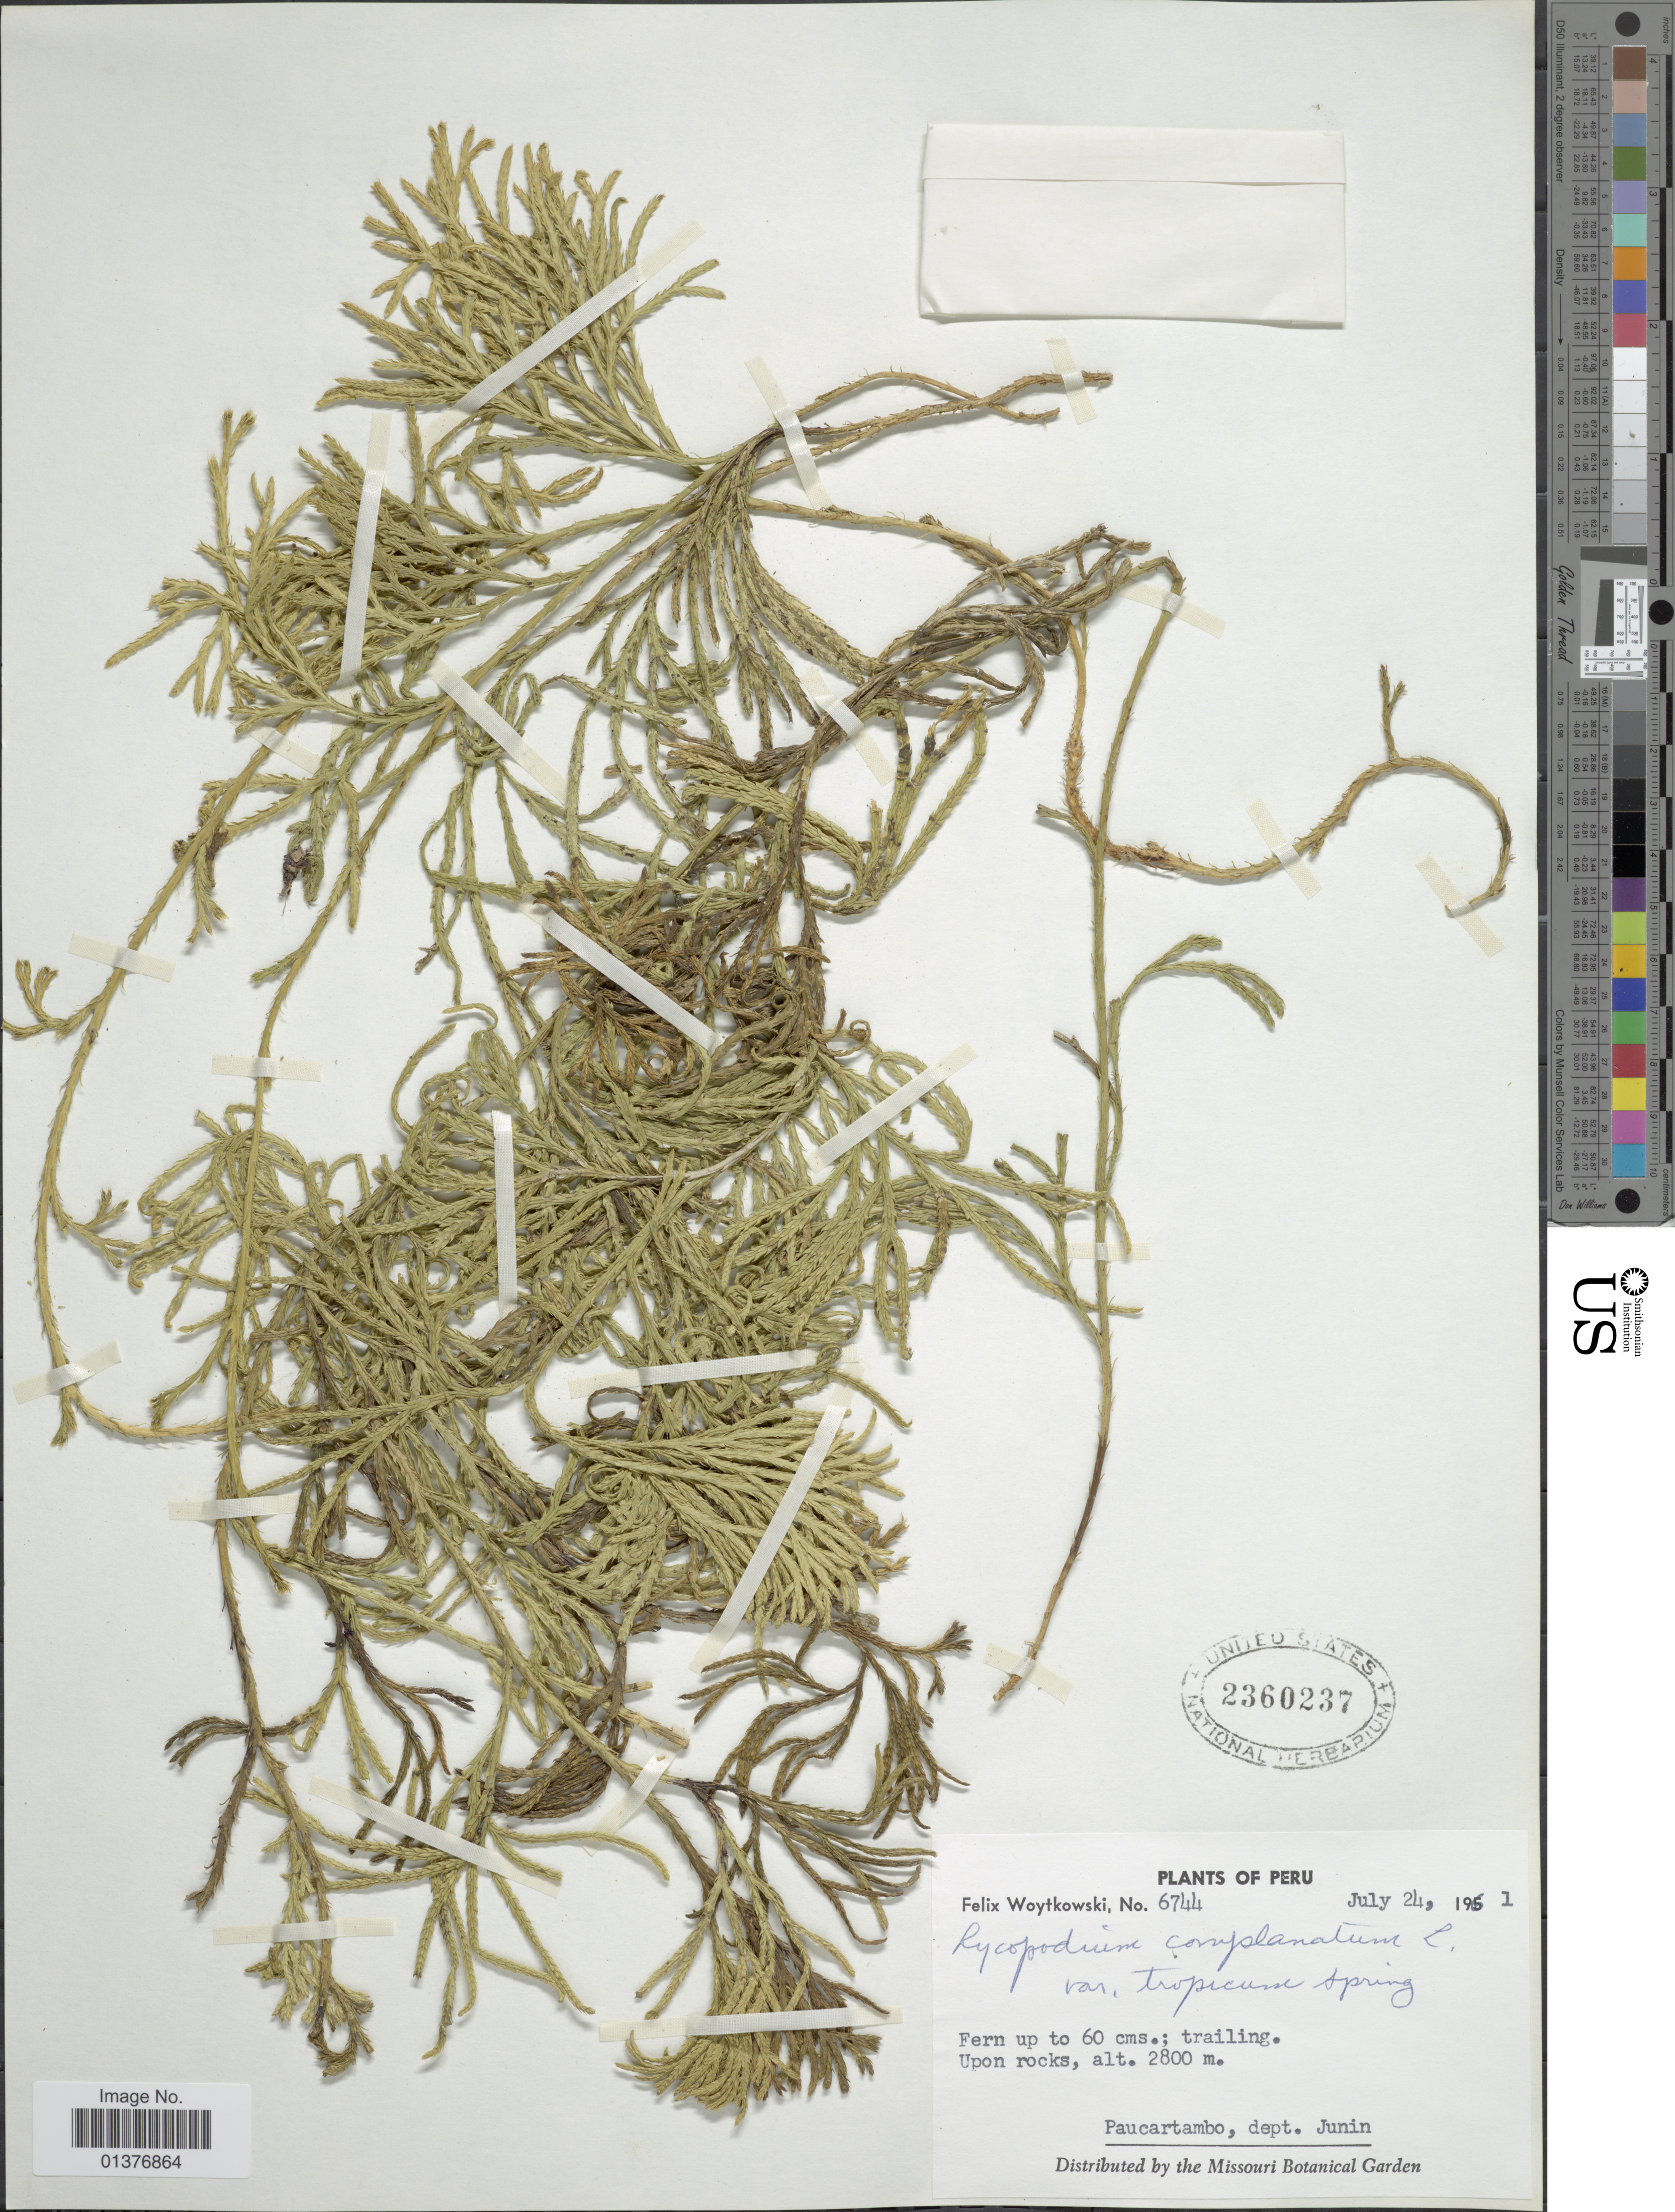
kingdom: Plantae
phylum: Tracheophyta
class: Lycopodiopsida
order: Lycopodiales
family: Lycopodiaceae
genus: Diphasiastrum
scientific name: Diphasiastrum thyoides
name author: (Humb. & Bonpl. ex Willd.) Holub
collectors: F. Woytkowski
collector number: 6744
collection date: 1961-07-24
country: Peru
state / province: Junín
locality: Paucartambo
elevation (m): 2800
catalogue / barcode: US 2360237